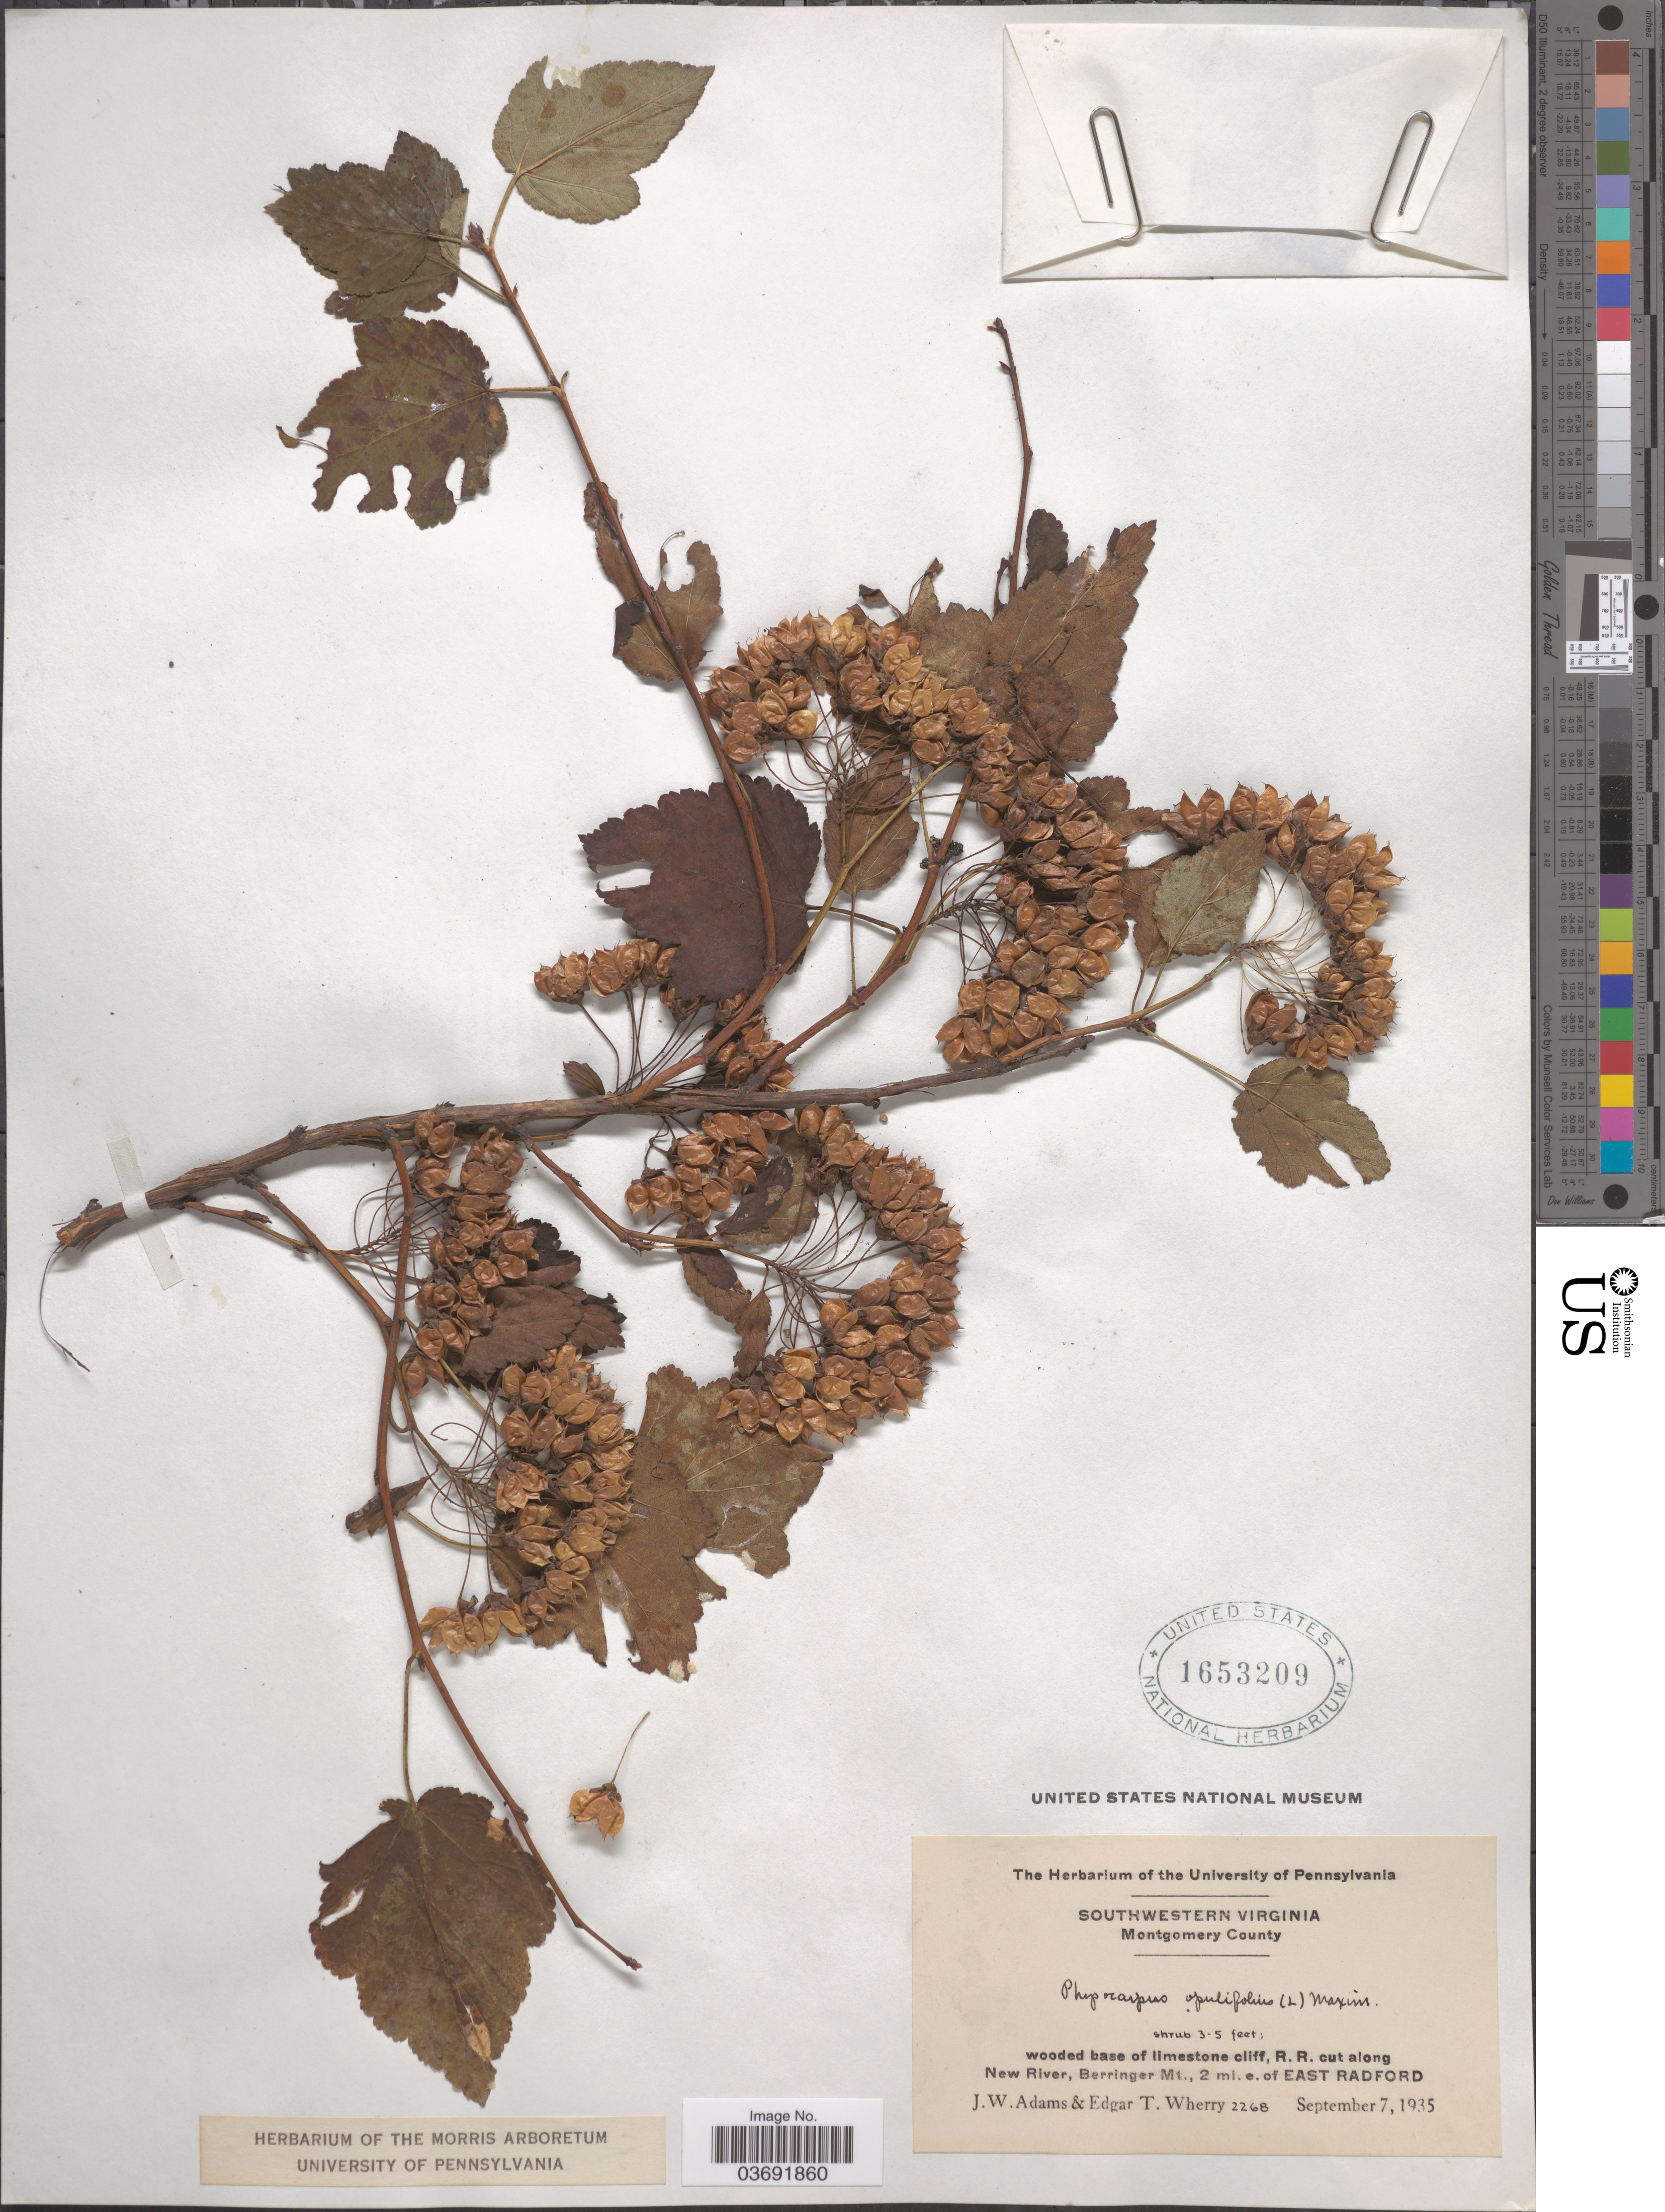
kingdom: Plantae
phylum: Tracheophyta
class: Magnoliopsida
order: Rosales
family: Rosaceae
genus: Physocarpus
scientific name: Physocarpus opulifolius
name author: (L.) Maxim.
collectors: J. Adams & E. T. Wherry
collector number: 2268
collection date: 1935-08-07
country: United States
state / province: Virginia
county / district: Montgomery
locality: Southwestern Virginia. Montgomery County. Wooded base of limestone cliff, R. R. cut along New River, Berringer Mt., 2 mi. e. of East Radford.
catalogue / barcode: US 1653209